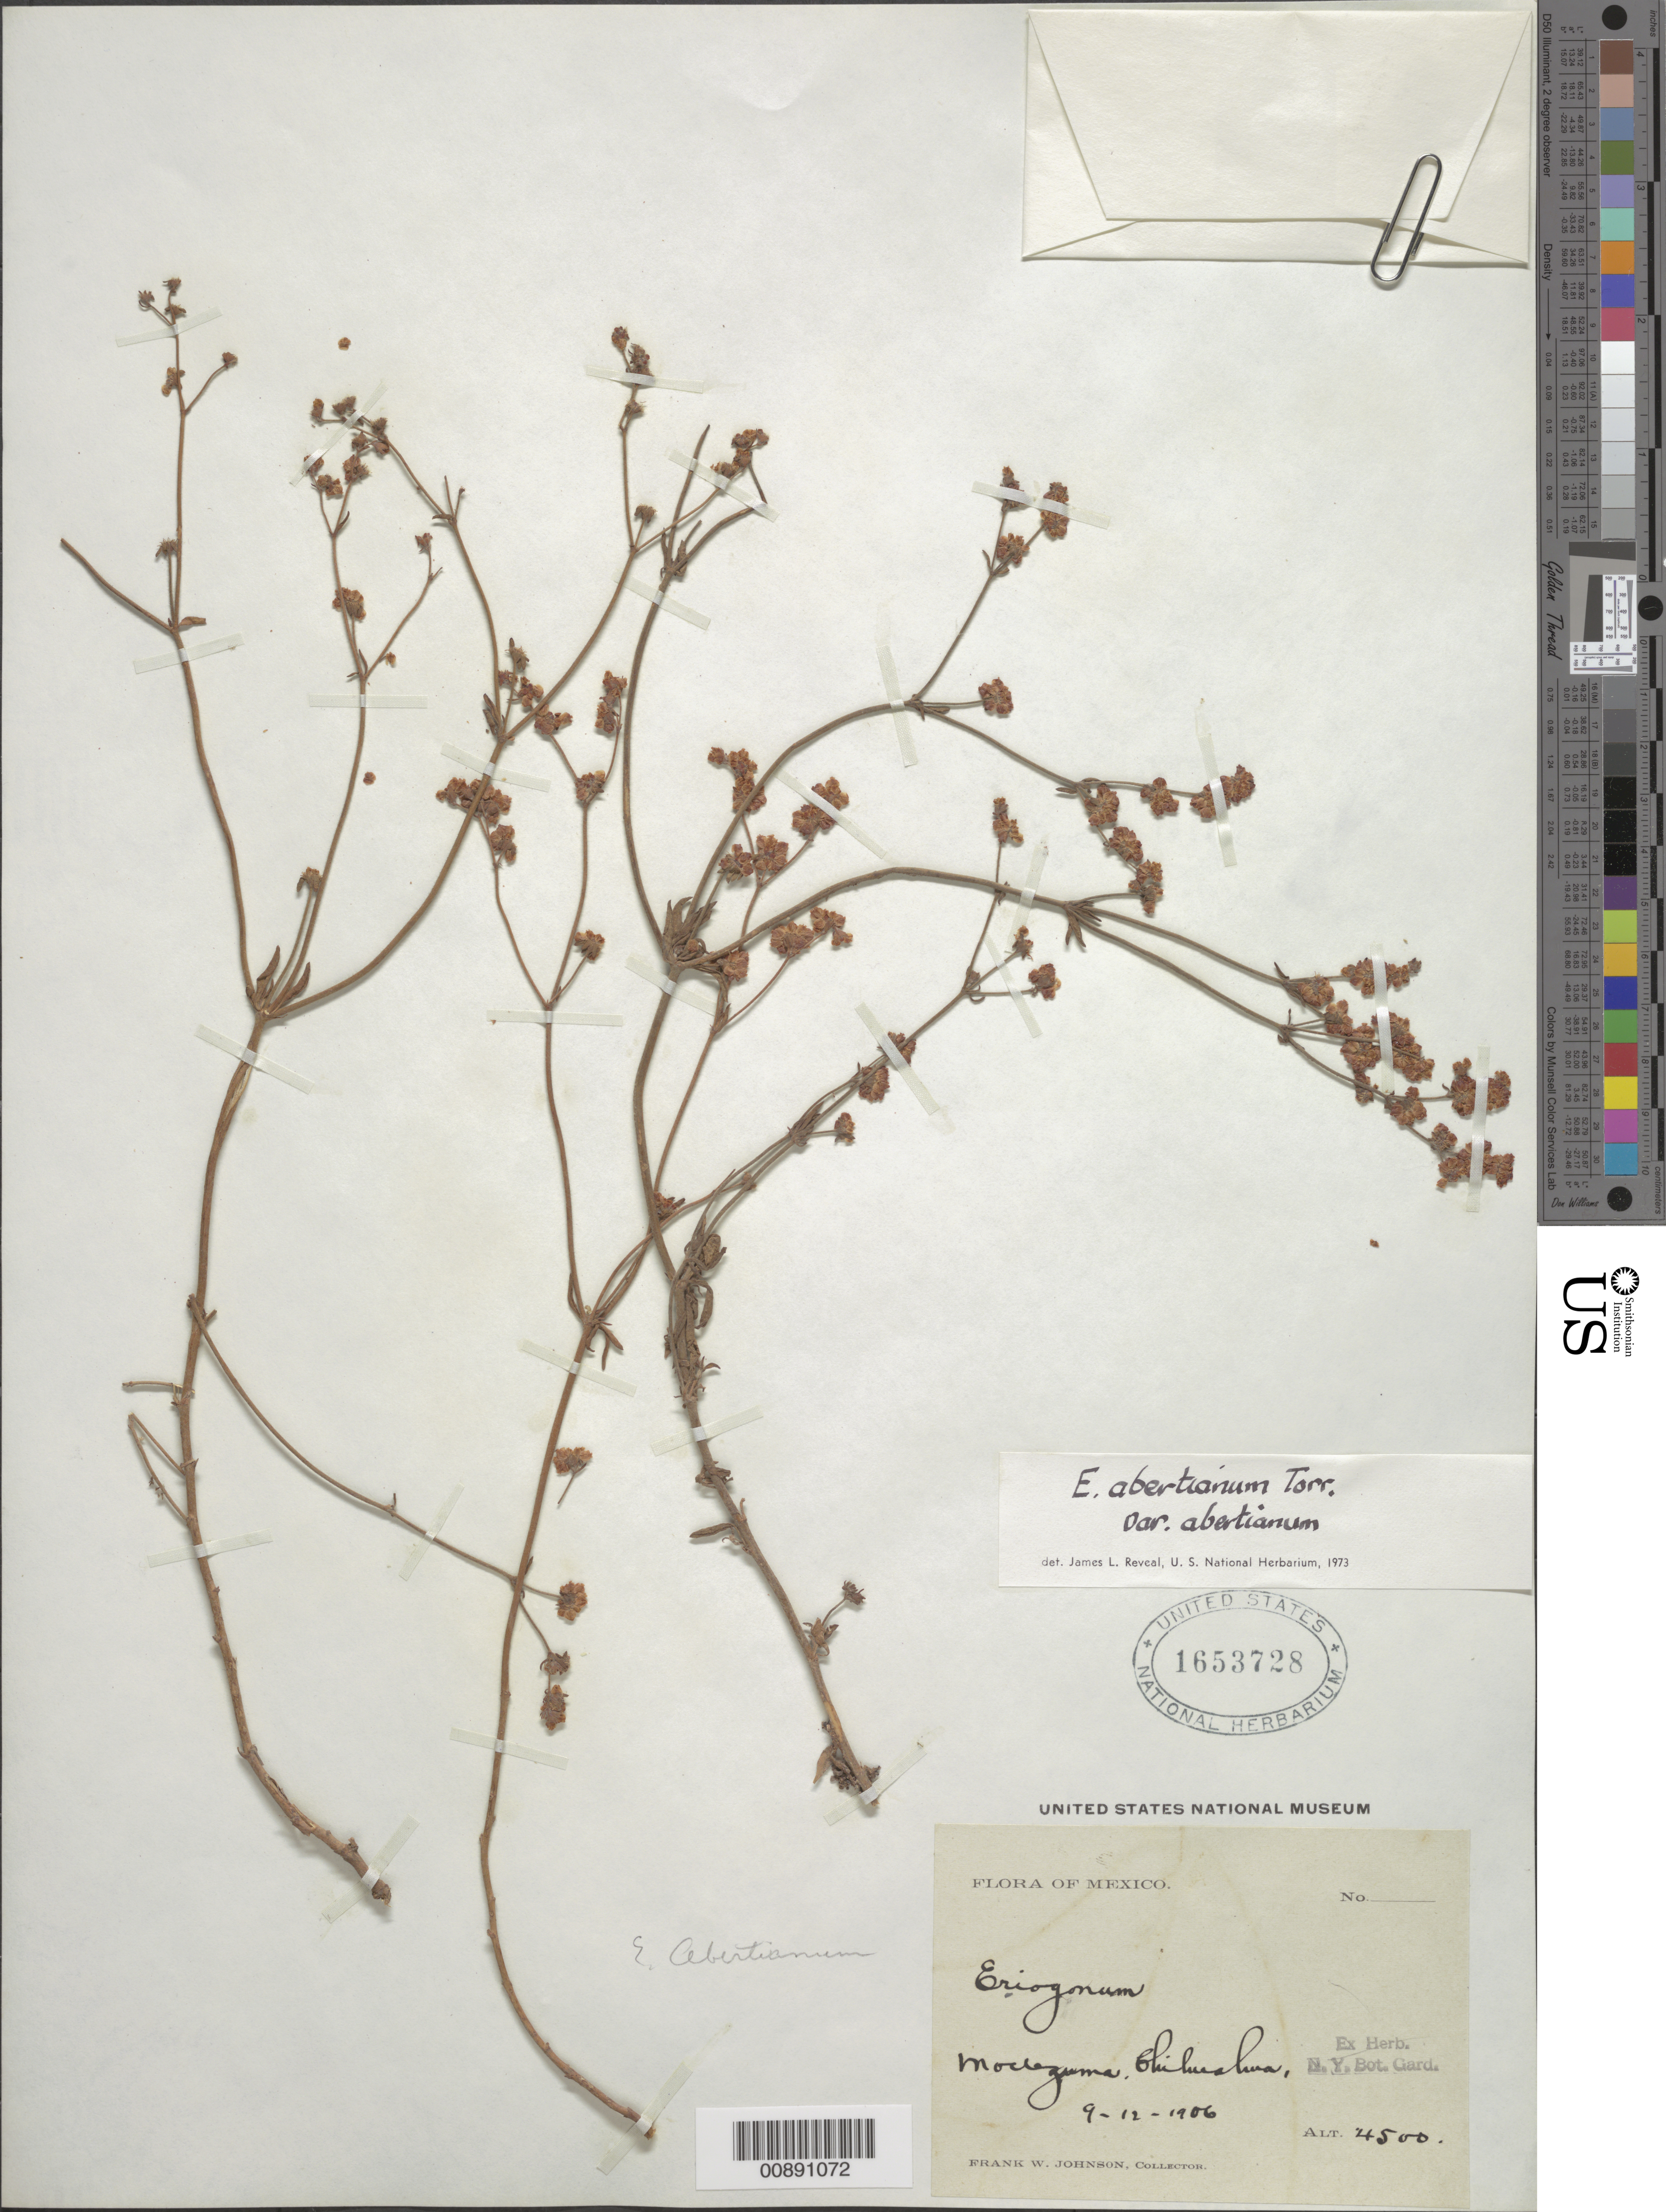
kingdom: Plantae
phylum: Tracheophyta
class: Magnoliopsida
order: Caryophyllales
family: Polygonaceae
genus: Eriogonum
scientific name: Eriogonum abertianum var. abertianum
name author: Torr.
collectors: F. W. Johnson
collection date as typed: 12 Sep 1906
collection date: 1906-09-12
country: Mexico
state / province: Chihuahua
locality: Moctezuma, Chihuahua.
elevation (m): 1372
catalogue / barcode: US 1653728